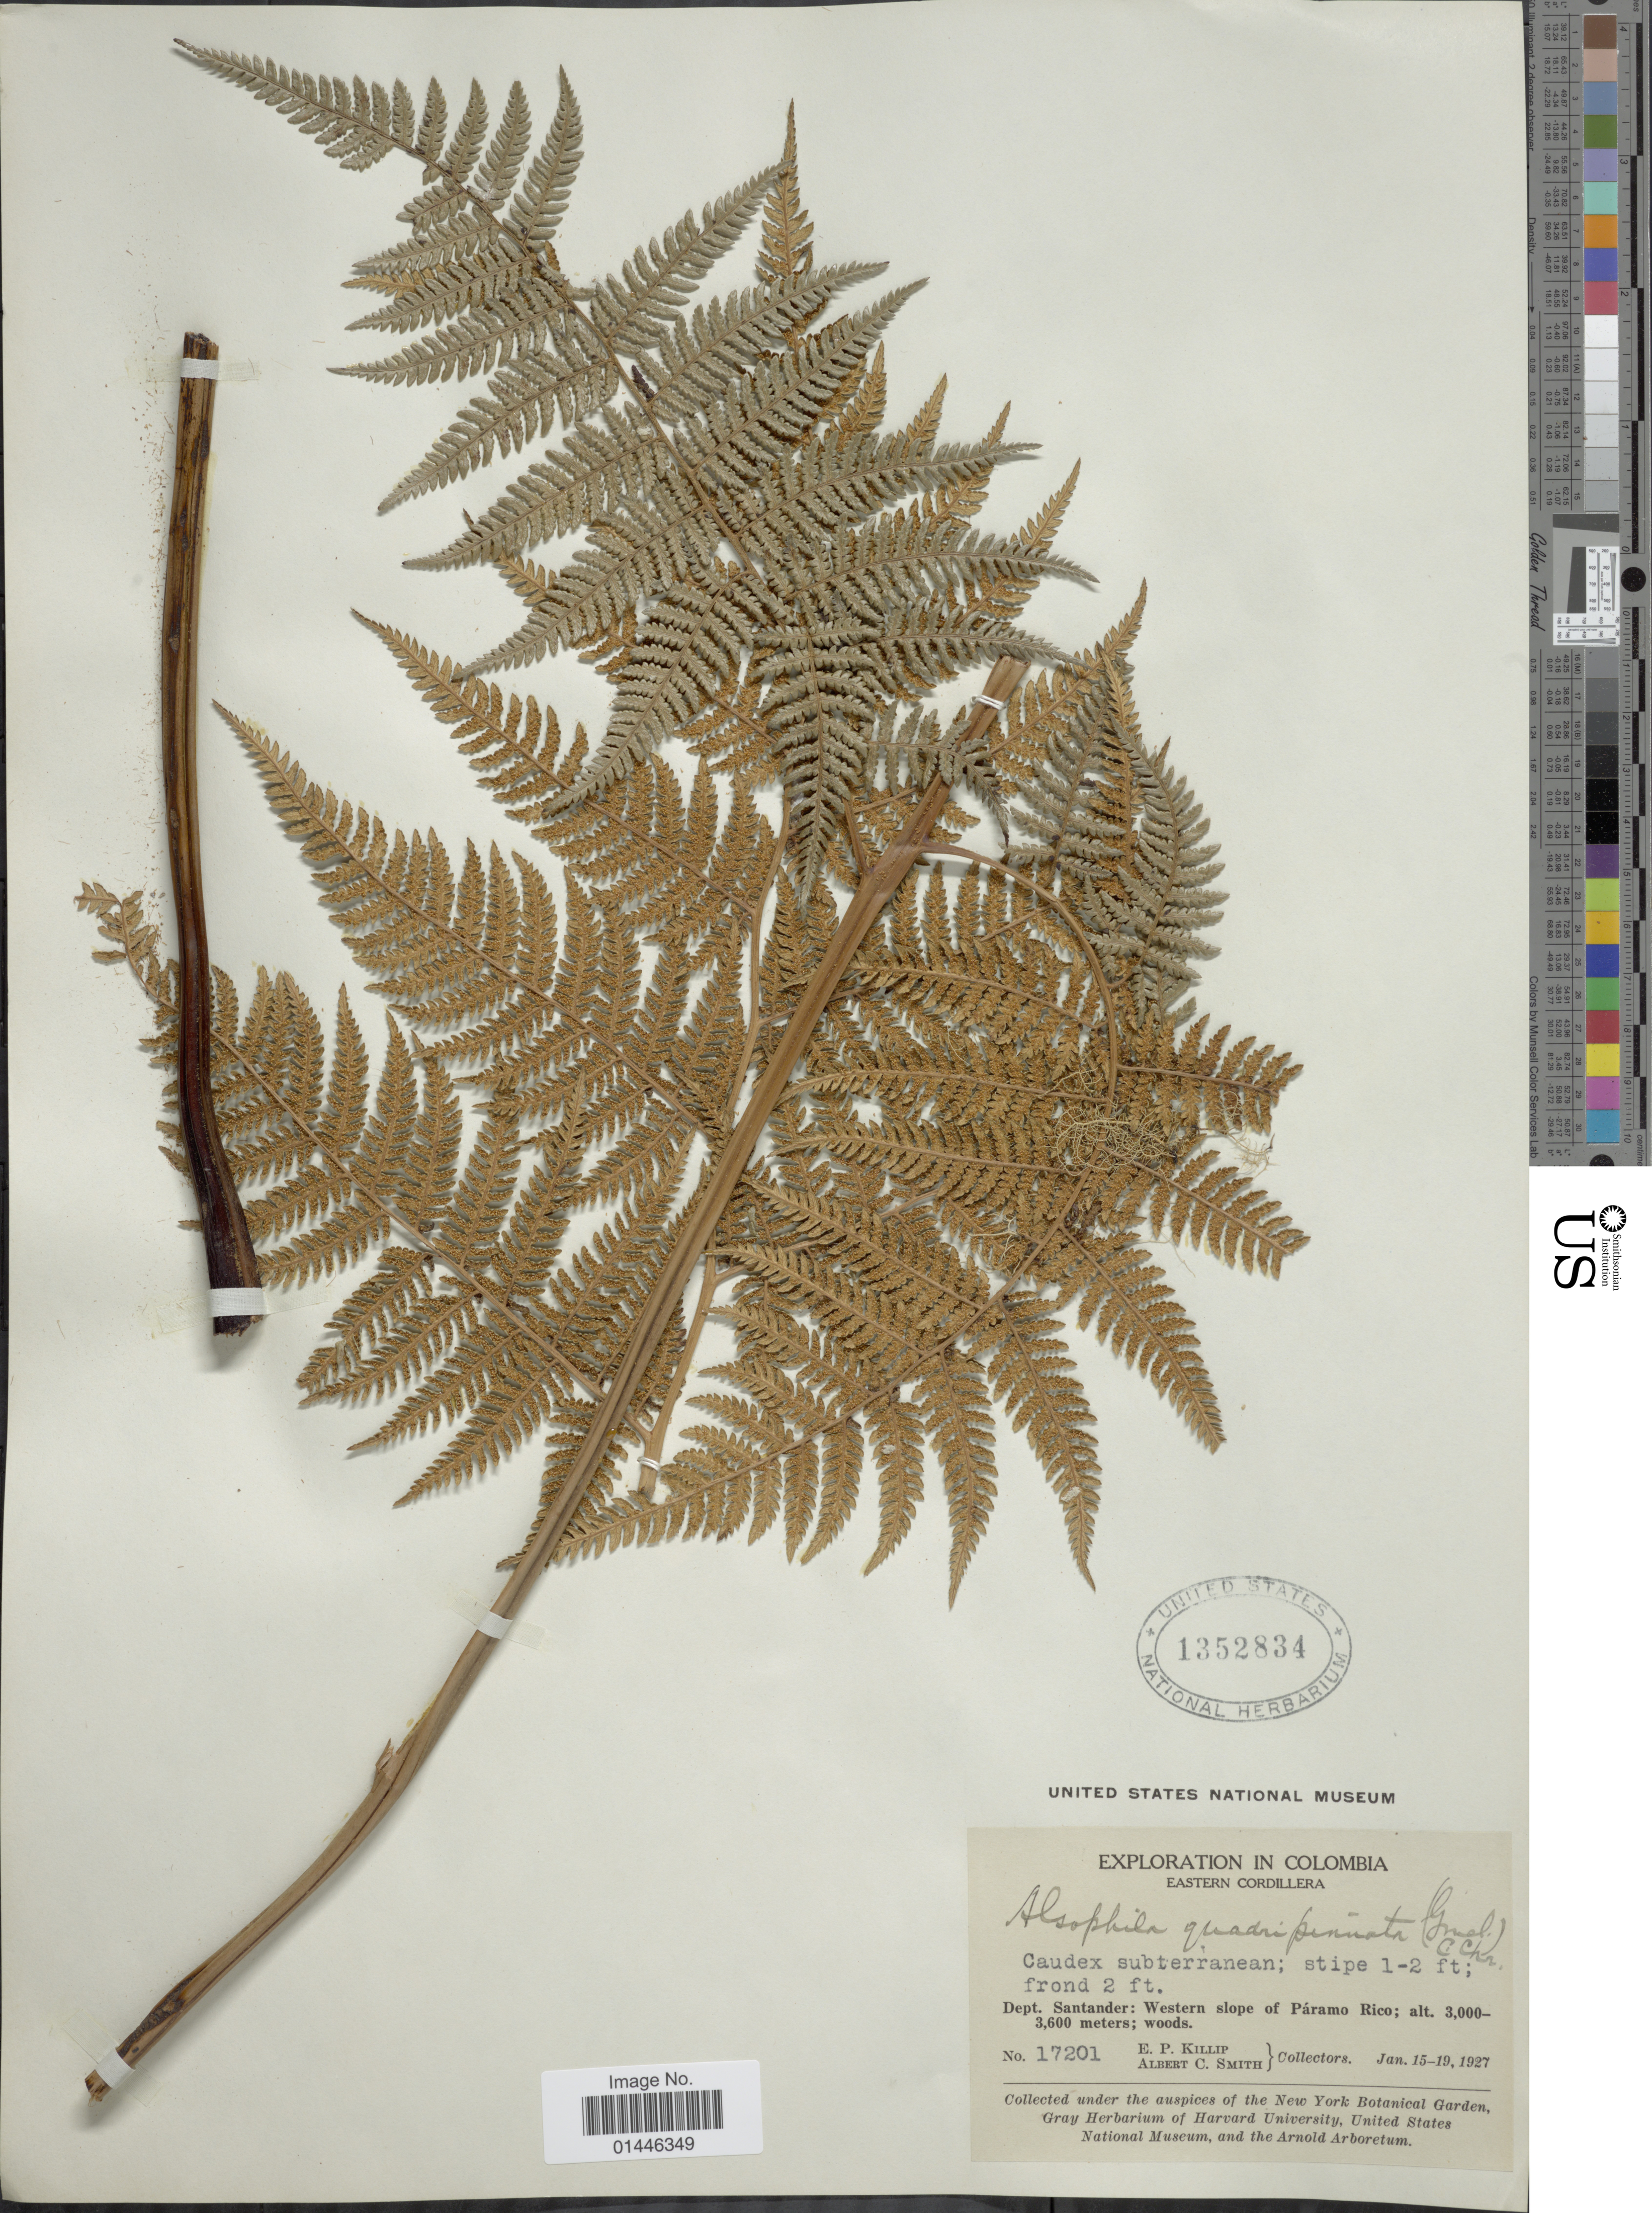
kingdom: Plantae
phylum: Tracheophyta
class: Polypodiopsida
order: Cyatheales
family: Dicksoniaceae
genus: Lophosoria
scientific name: Lophosoria quadripinnata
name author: (J.F. Gmel.) C. Chr.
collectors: E. P. Killip & A. C. Smith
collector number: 17201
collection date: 1927-01-15/1927-01-19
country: Colombia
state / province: Santander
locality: Eastern Cordillera. Western slope of Páramo Rico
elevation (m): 3000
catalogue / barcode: US 1352834